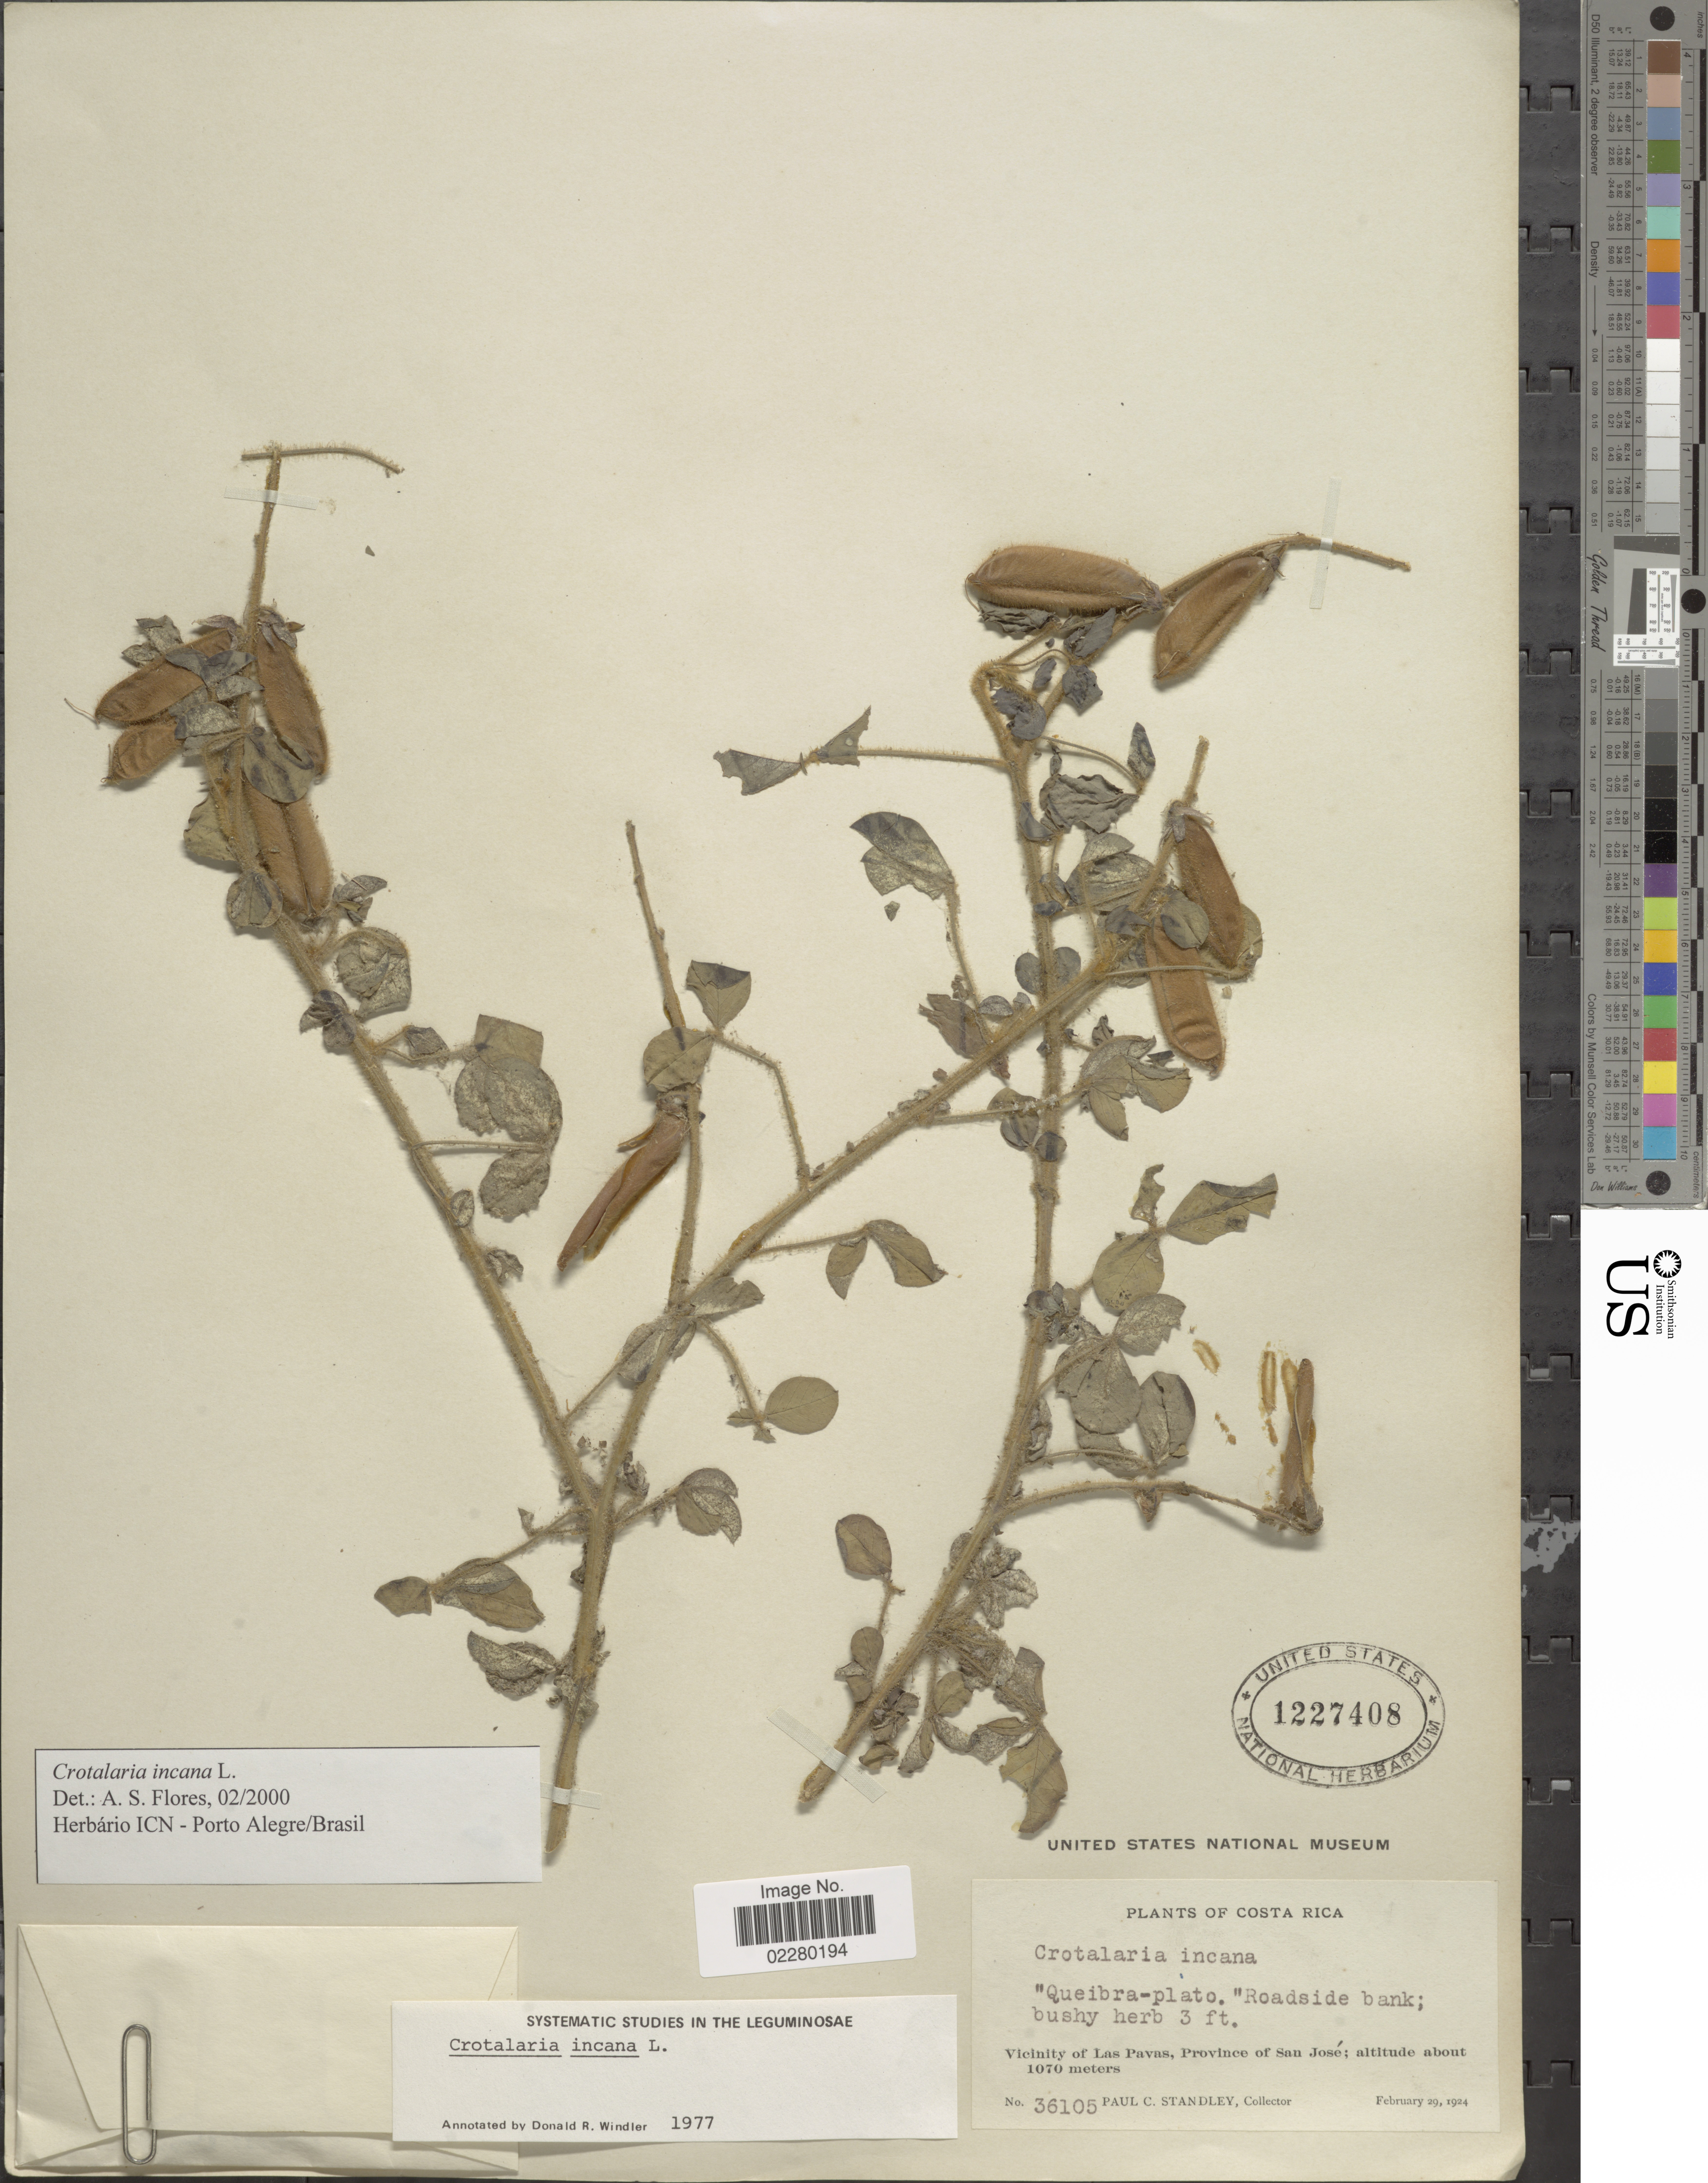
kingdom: Plantae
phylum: Tracheophyta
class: Magnoliopsida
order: Fabales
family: Fabaceae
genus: Crotalaria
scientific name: Crotalaria incana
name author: L.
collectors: P. C. Standley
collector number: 36105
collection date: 1924-02-29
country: Costa Rica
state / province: San José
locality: Vicinity of Las Pavas, Province of San José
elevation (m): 1070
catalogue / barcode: US 1227408